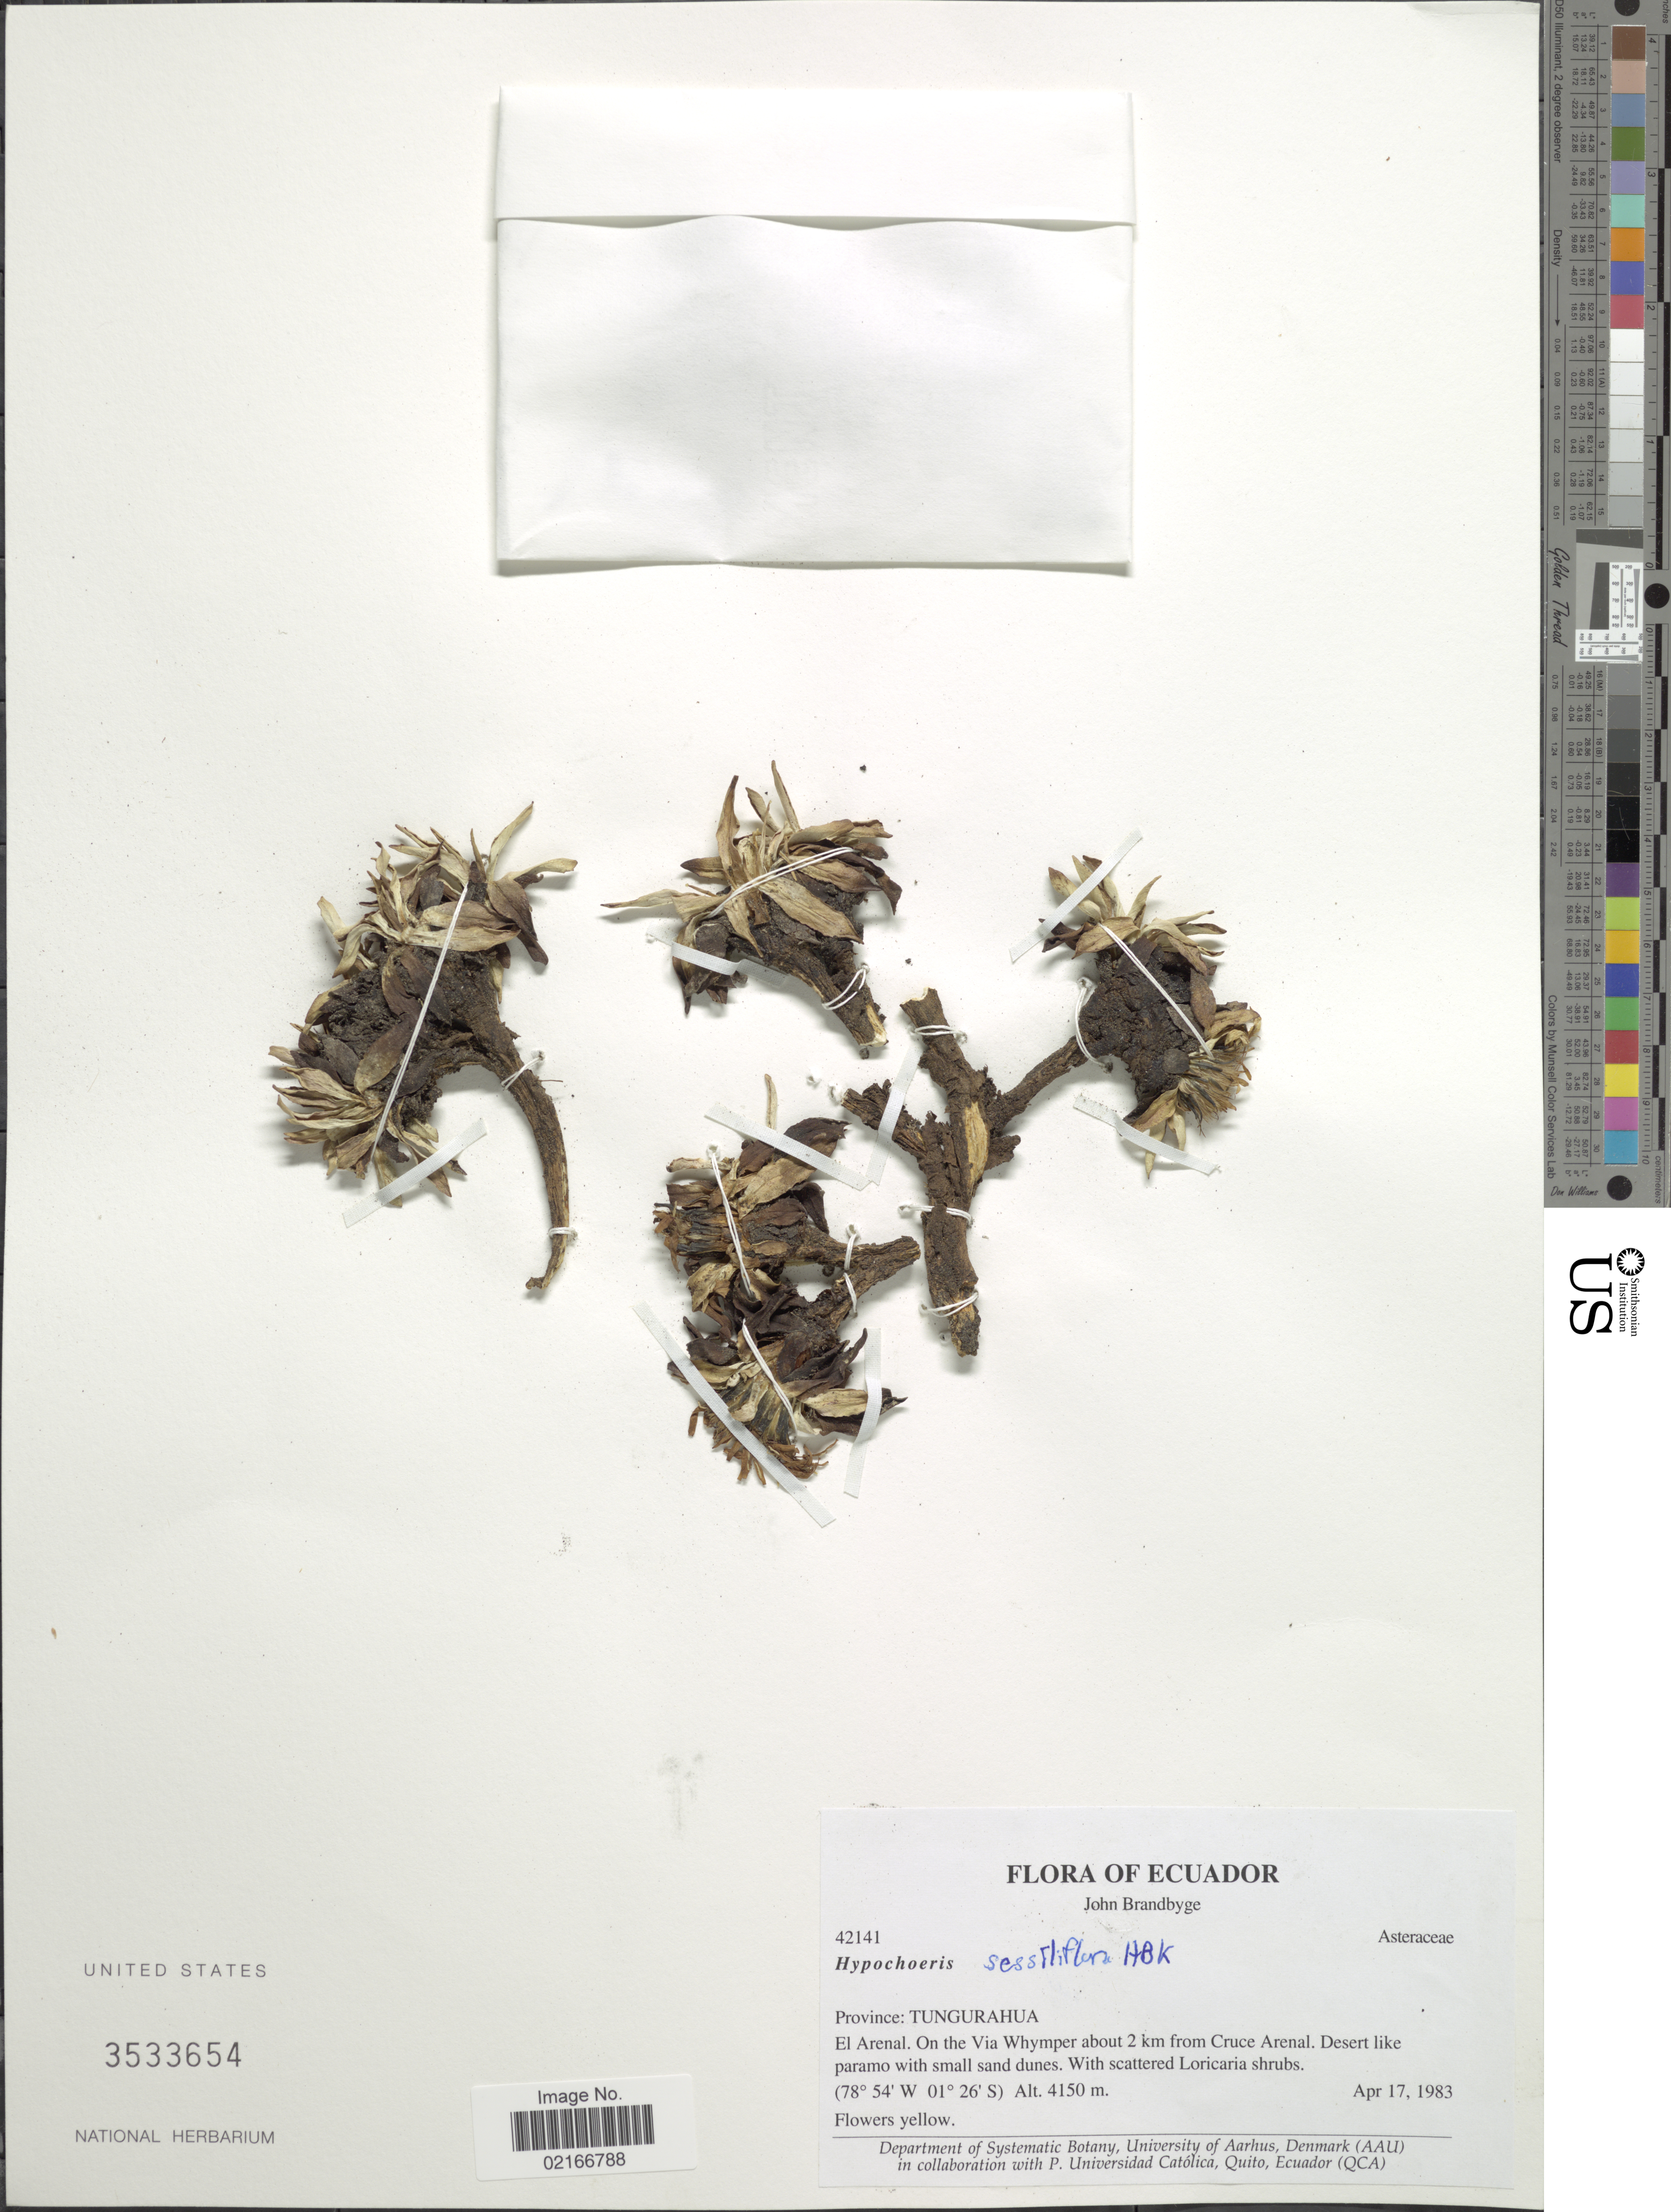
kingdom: Plantae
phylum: Tracheophyta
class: Magnoliopsida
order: Asterales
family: Asteraceae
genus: Hypochaeris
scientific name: Hypochaeris sessiflora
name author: Kunth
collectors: J. Brandbyge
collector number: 42141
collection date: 1983-04-17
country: Ecuador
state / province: Tungurahua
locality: El Arenal. On the Via Whymper about 2 km from Cruce Arsenal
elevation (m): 4150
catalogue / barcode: US 3533654